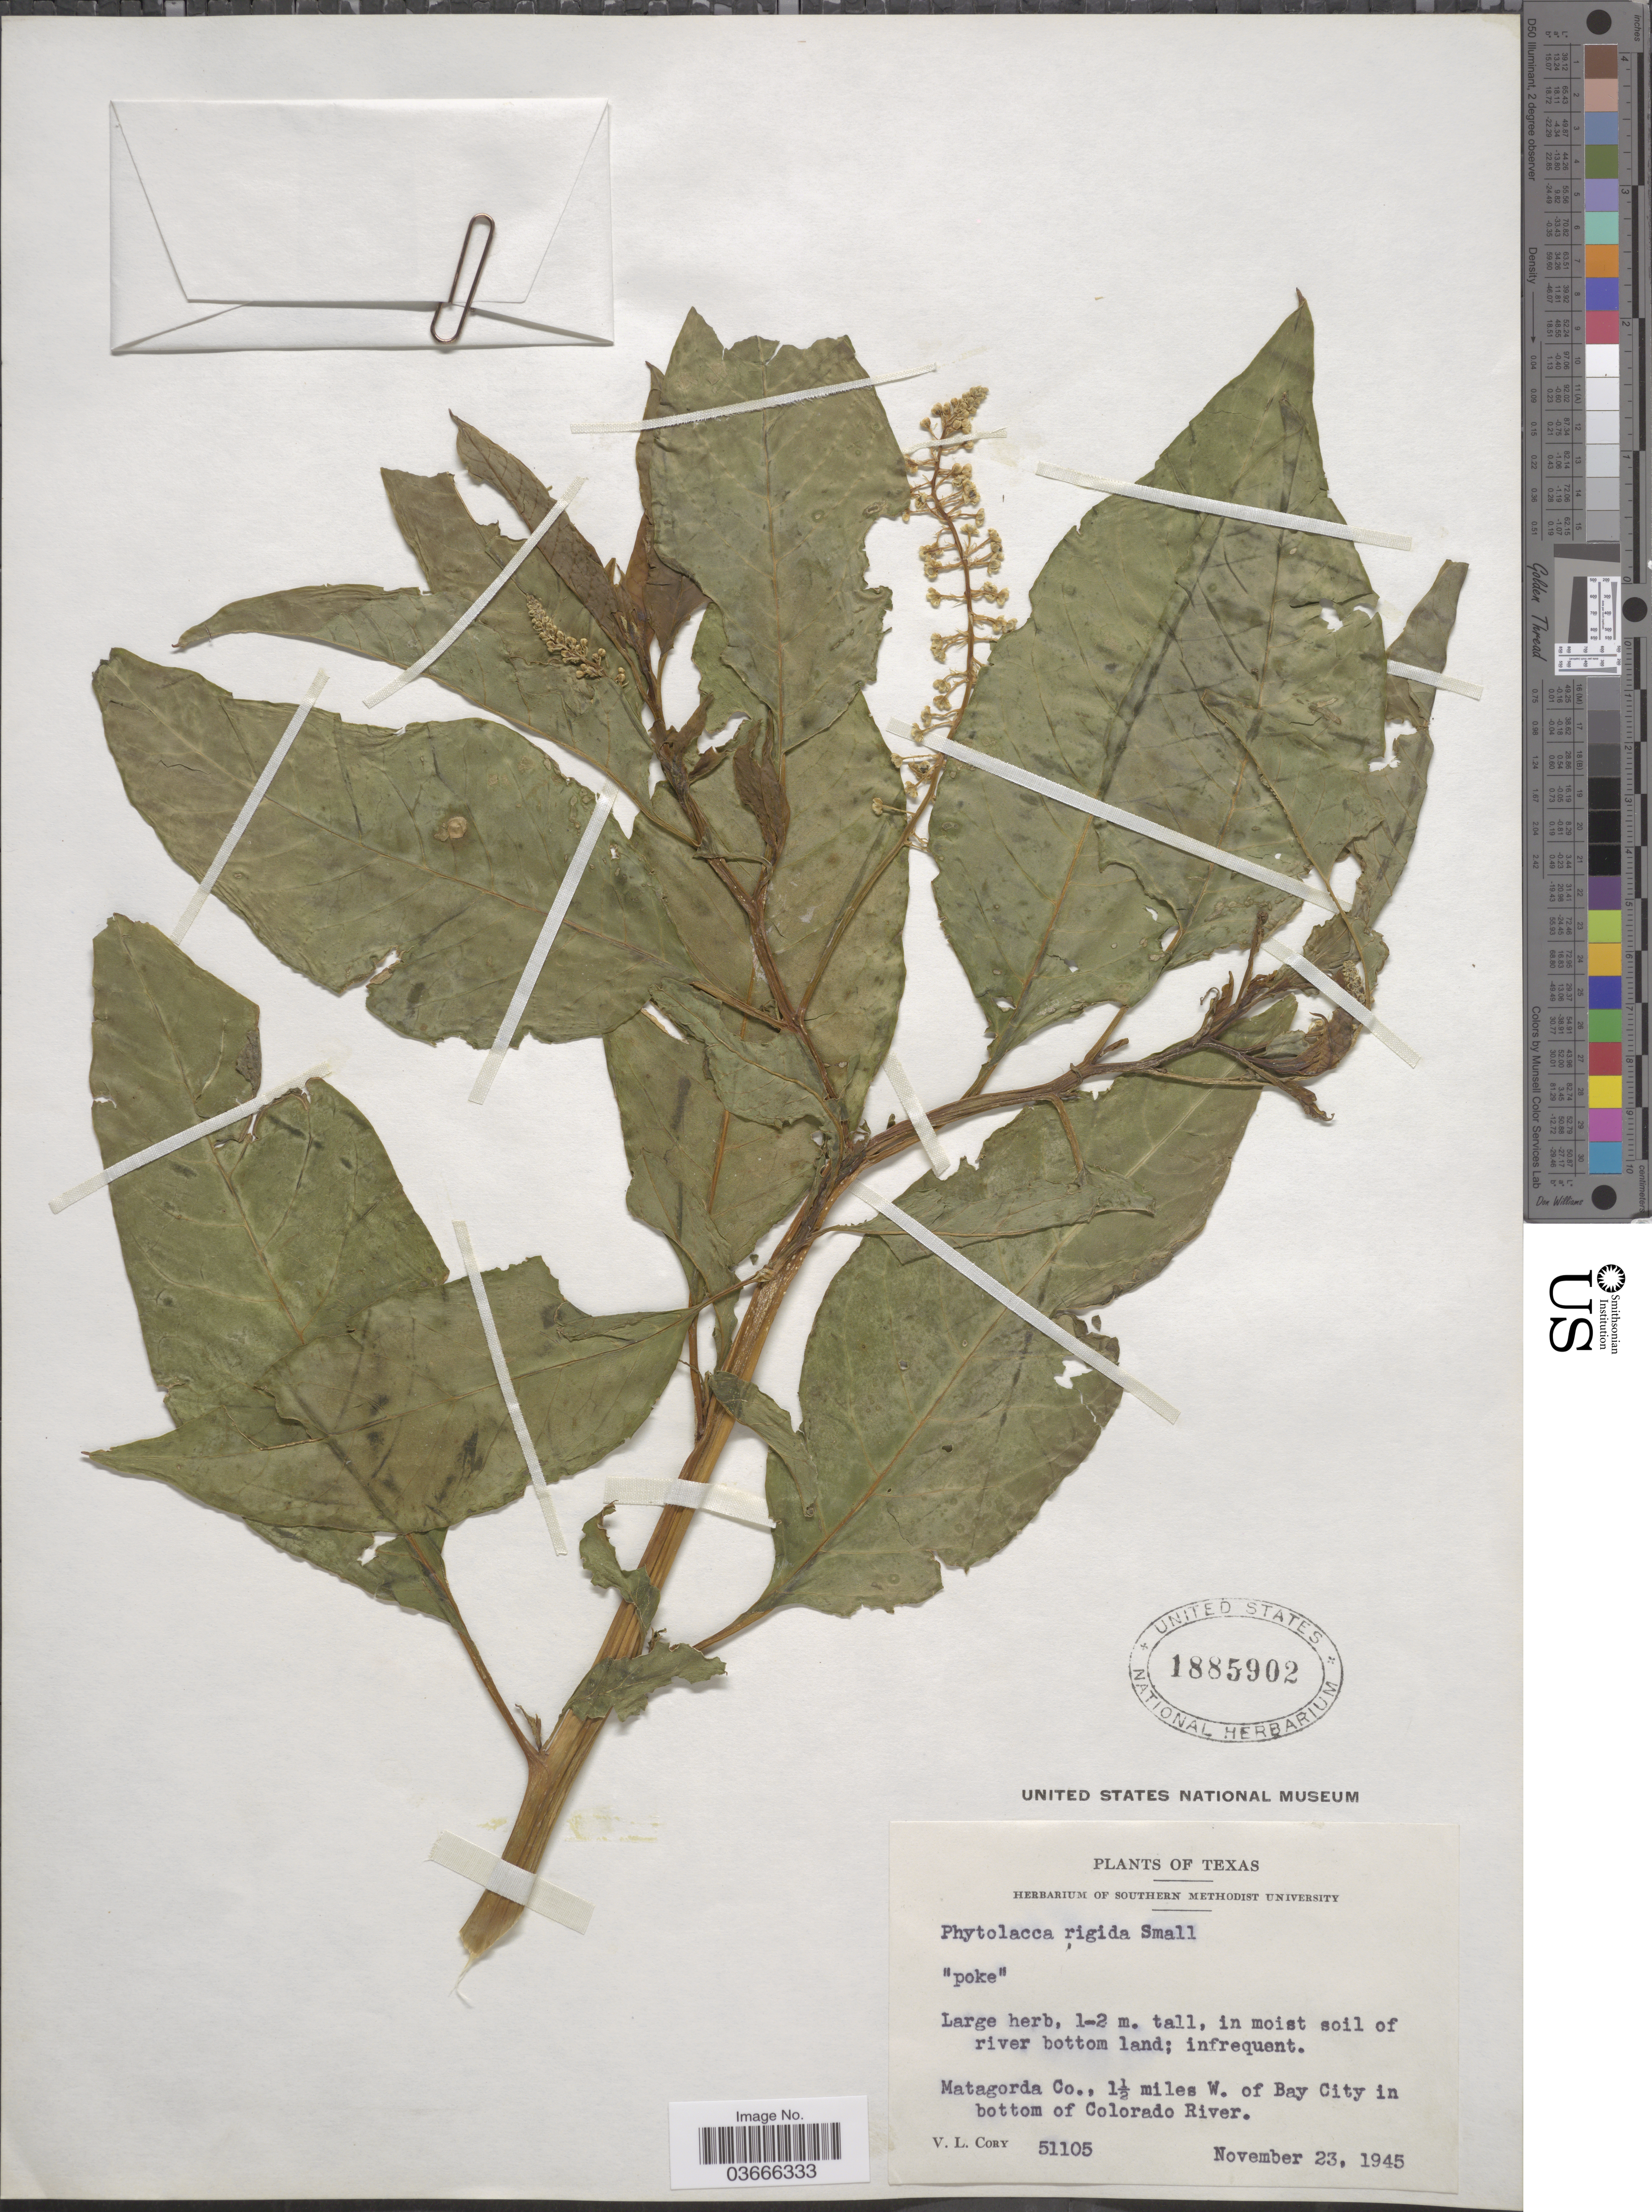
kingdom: Plantae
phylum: Tracheophyta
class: Magnoliopsida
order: Caryophyllales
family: Phytolaccaceae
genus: Phytolacca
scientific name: Phytolacca rigida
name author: Small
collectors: V. Cory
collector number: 51105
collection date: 1945-11-23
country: United States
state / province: Texas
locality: Matagorda Co., 1½ miles W. of Bay City in bottom of Colorado River.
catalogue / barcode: US 1885902